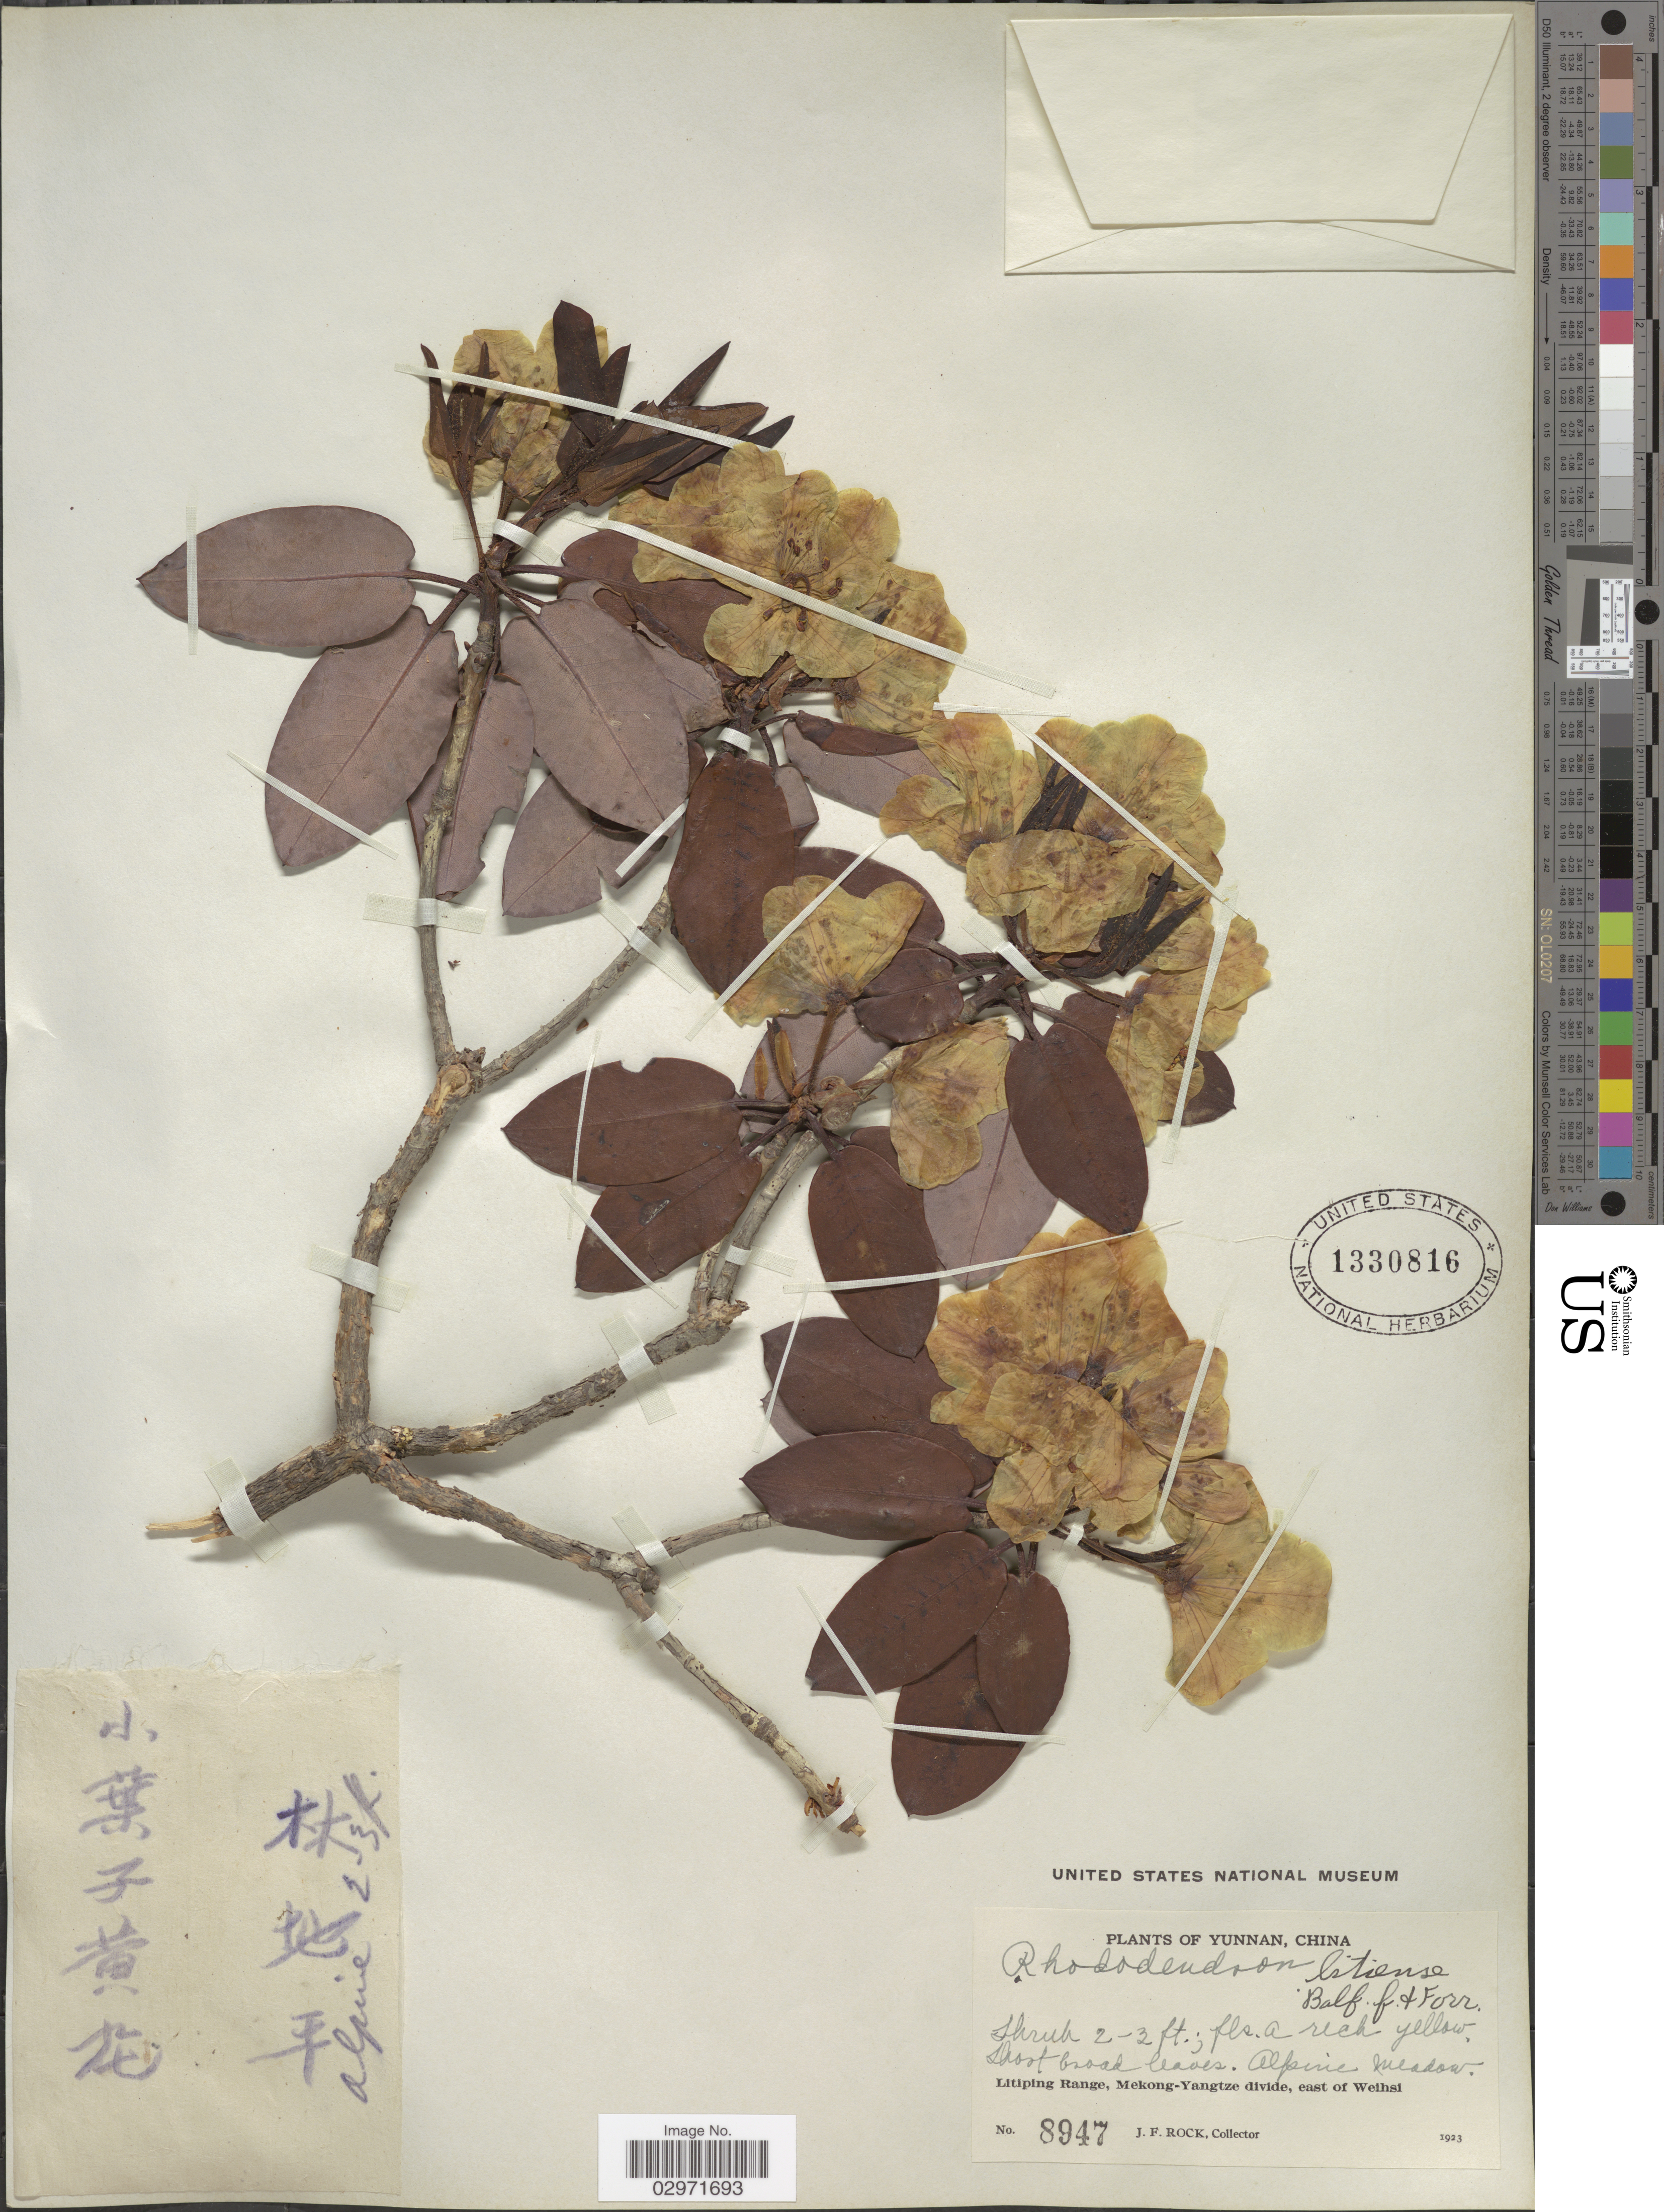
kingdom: Plantae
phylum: Tracheophyta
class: Magnoliopsida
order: Ericales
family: Ericaceae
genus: Rhododendron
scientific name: Rhododendron litiense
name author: Balf. f. & Forrest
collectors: J. Rock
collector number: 8947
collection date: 1923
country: China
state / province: Yunnan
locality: Alpine meadow. Litiping Range, Mekong-Yangtze divide, east of Weihsi.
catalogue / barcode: US 1330816